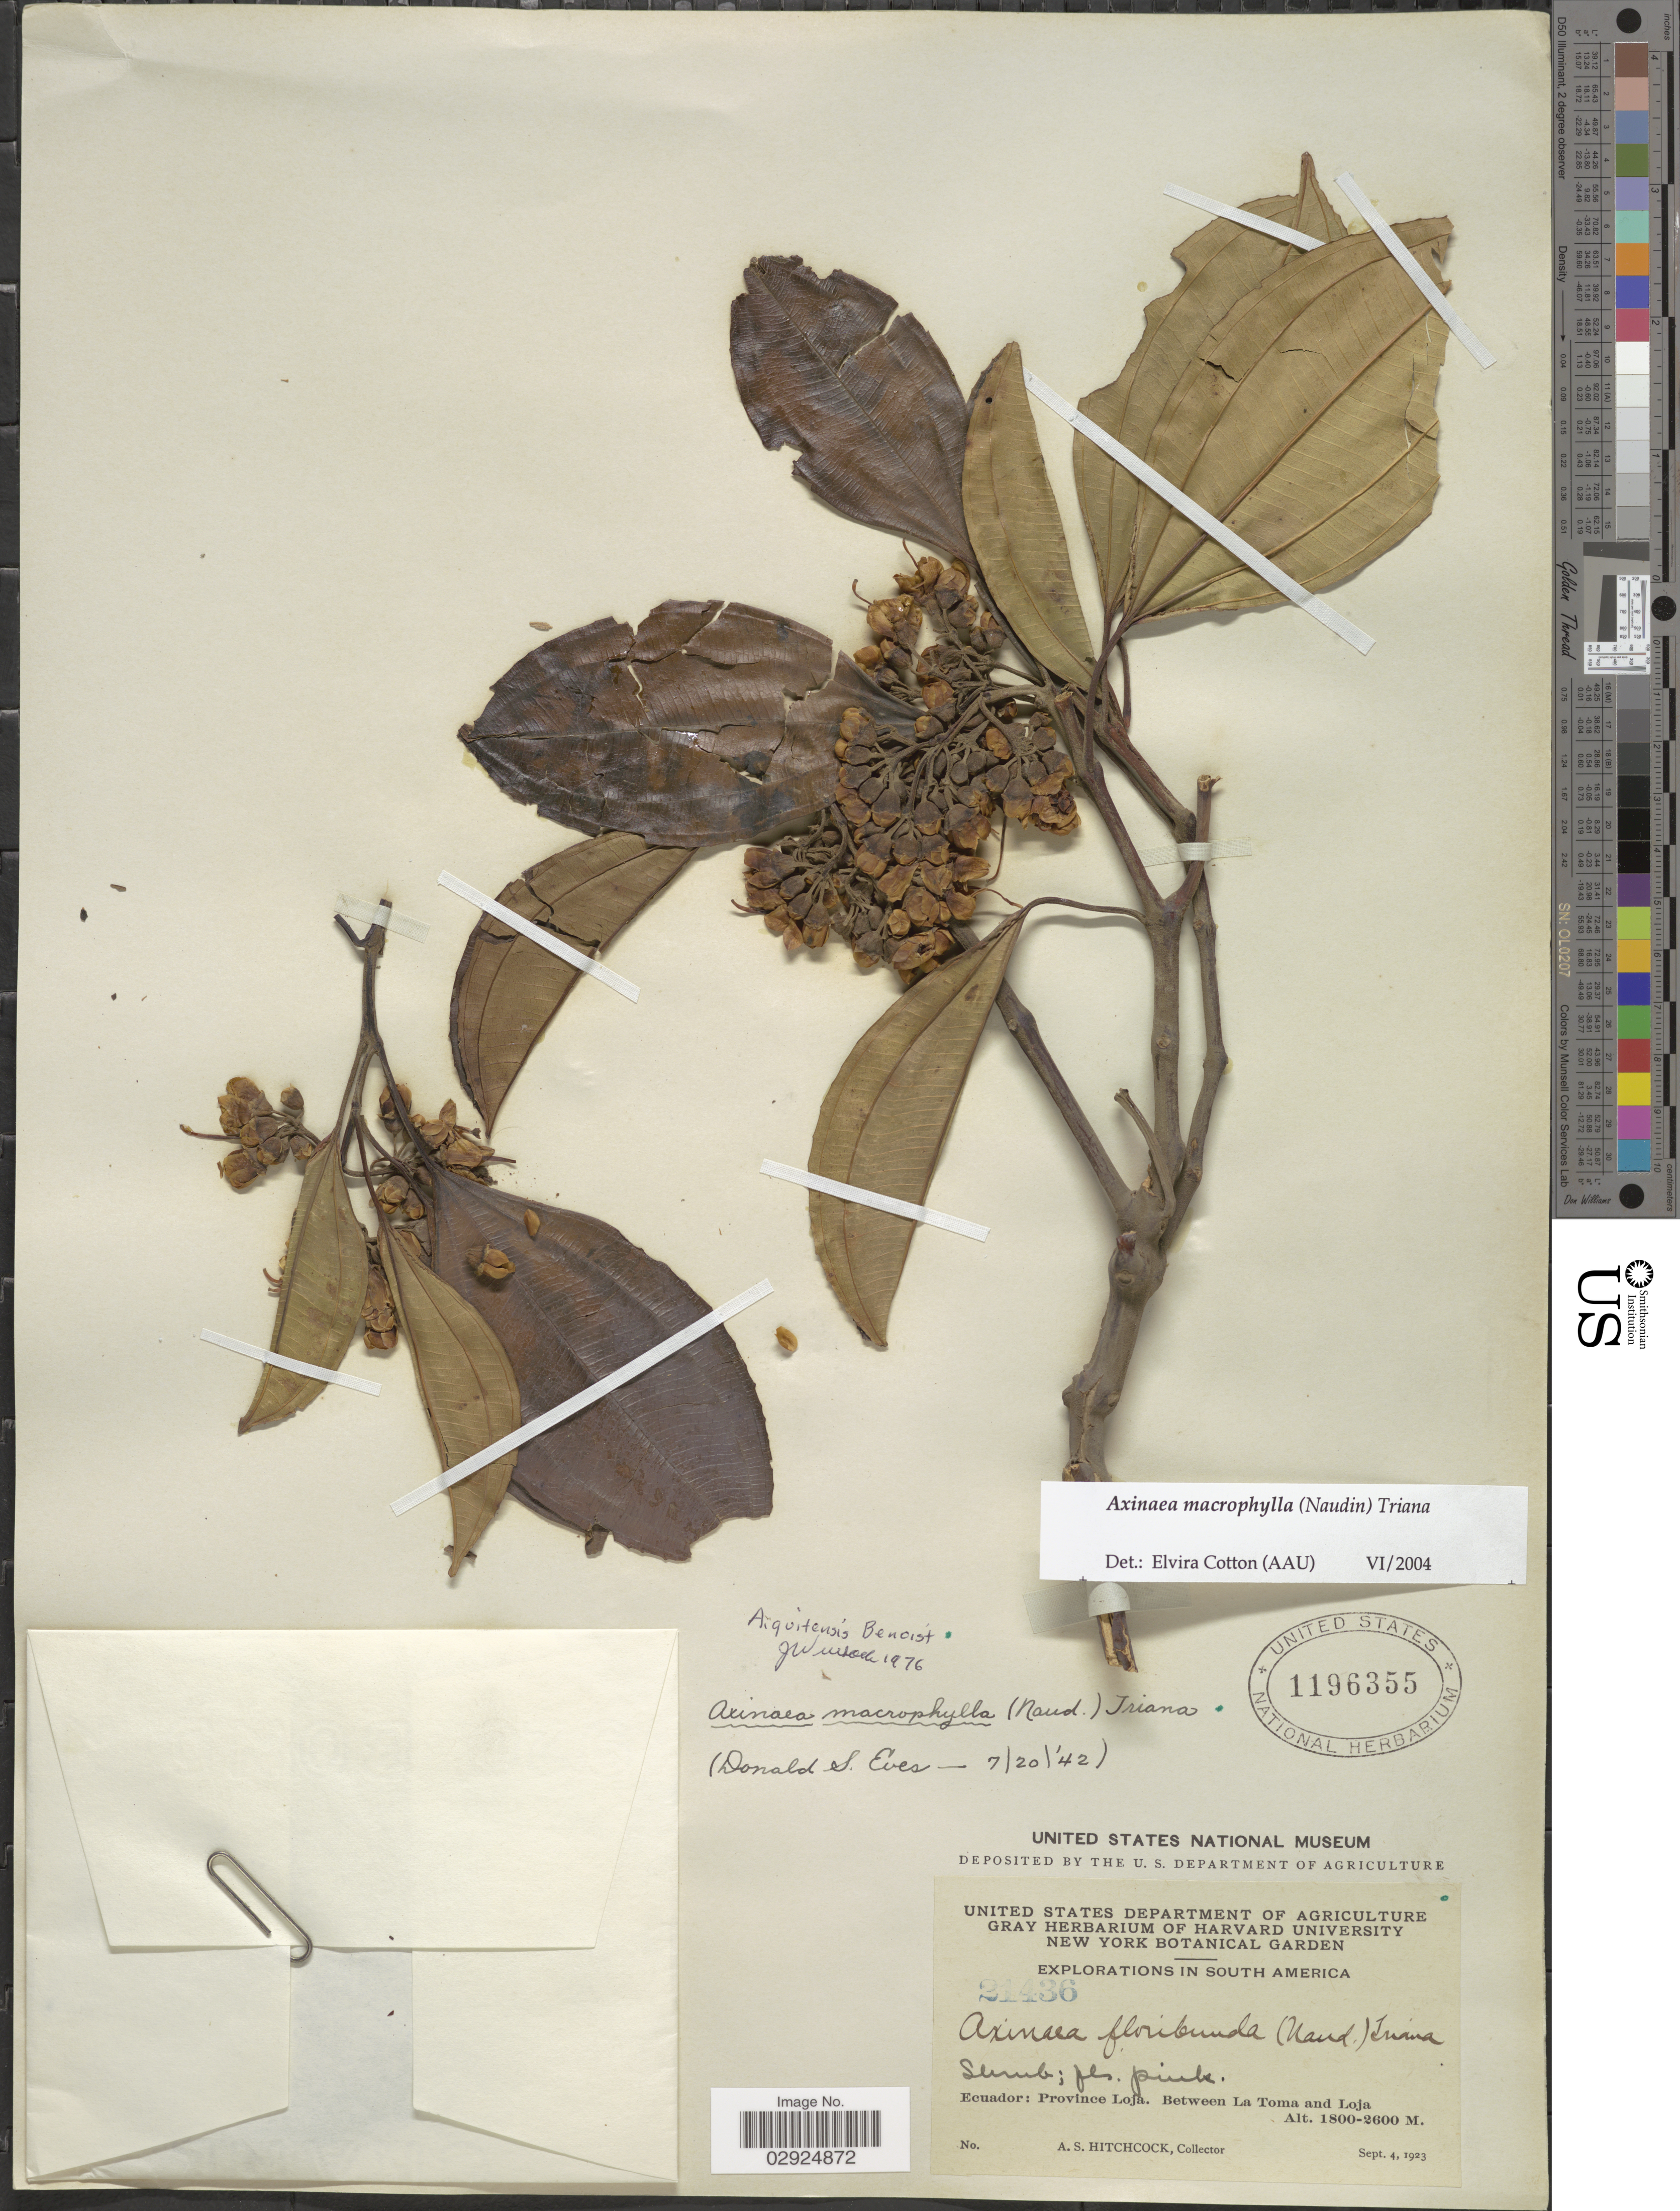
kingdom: Plantae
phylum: Tracheophyta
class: Magnoliopsida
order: Myrtales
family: Melastomataceae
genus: Axinaea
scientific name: Axinaea macrophylla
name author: (Naudin) Triana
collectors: A. S. Hitchcock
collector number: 21436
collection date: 1923-09-04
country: Ecuador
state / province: Loja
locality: Province Loja, Between La Toma and Loja.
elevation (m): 1800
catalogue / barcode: US 1196355